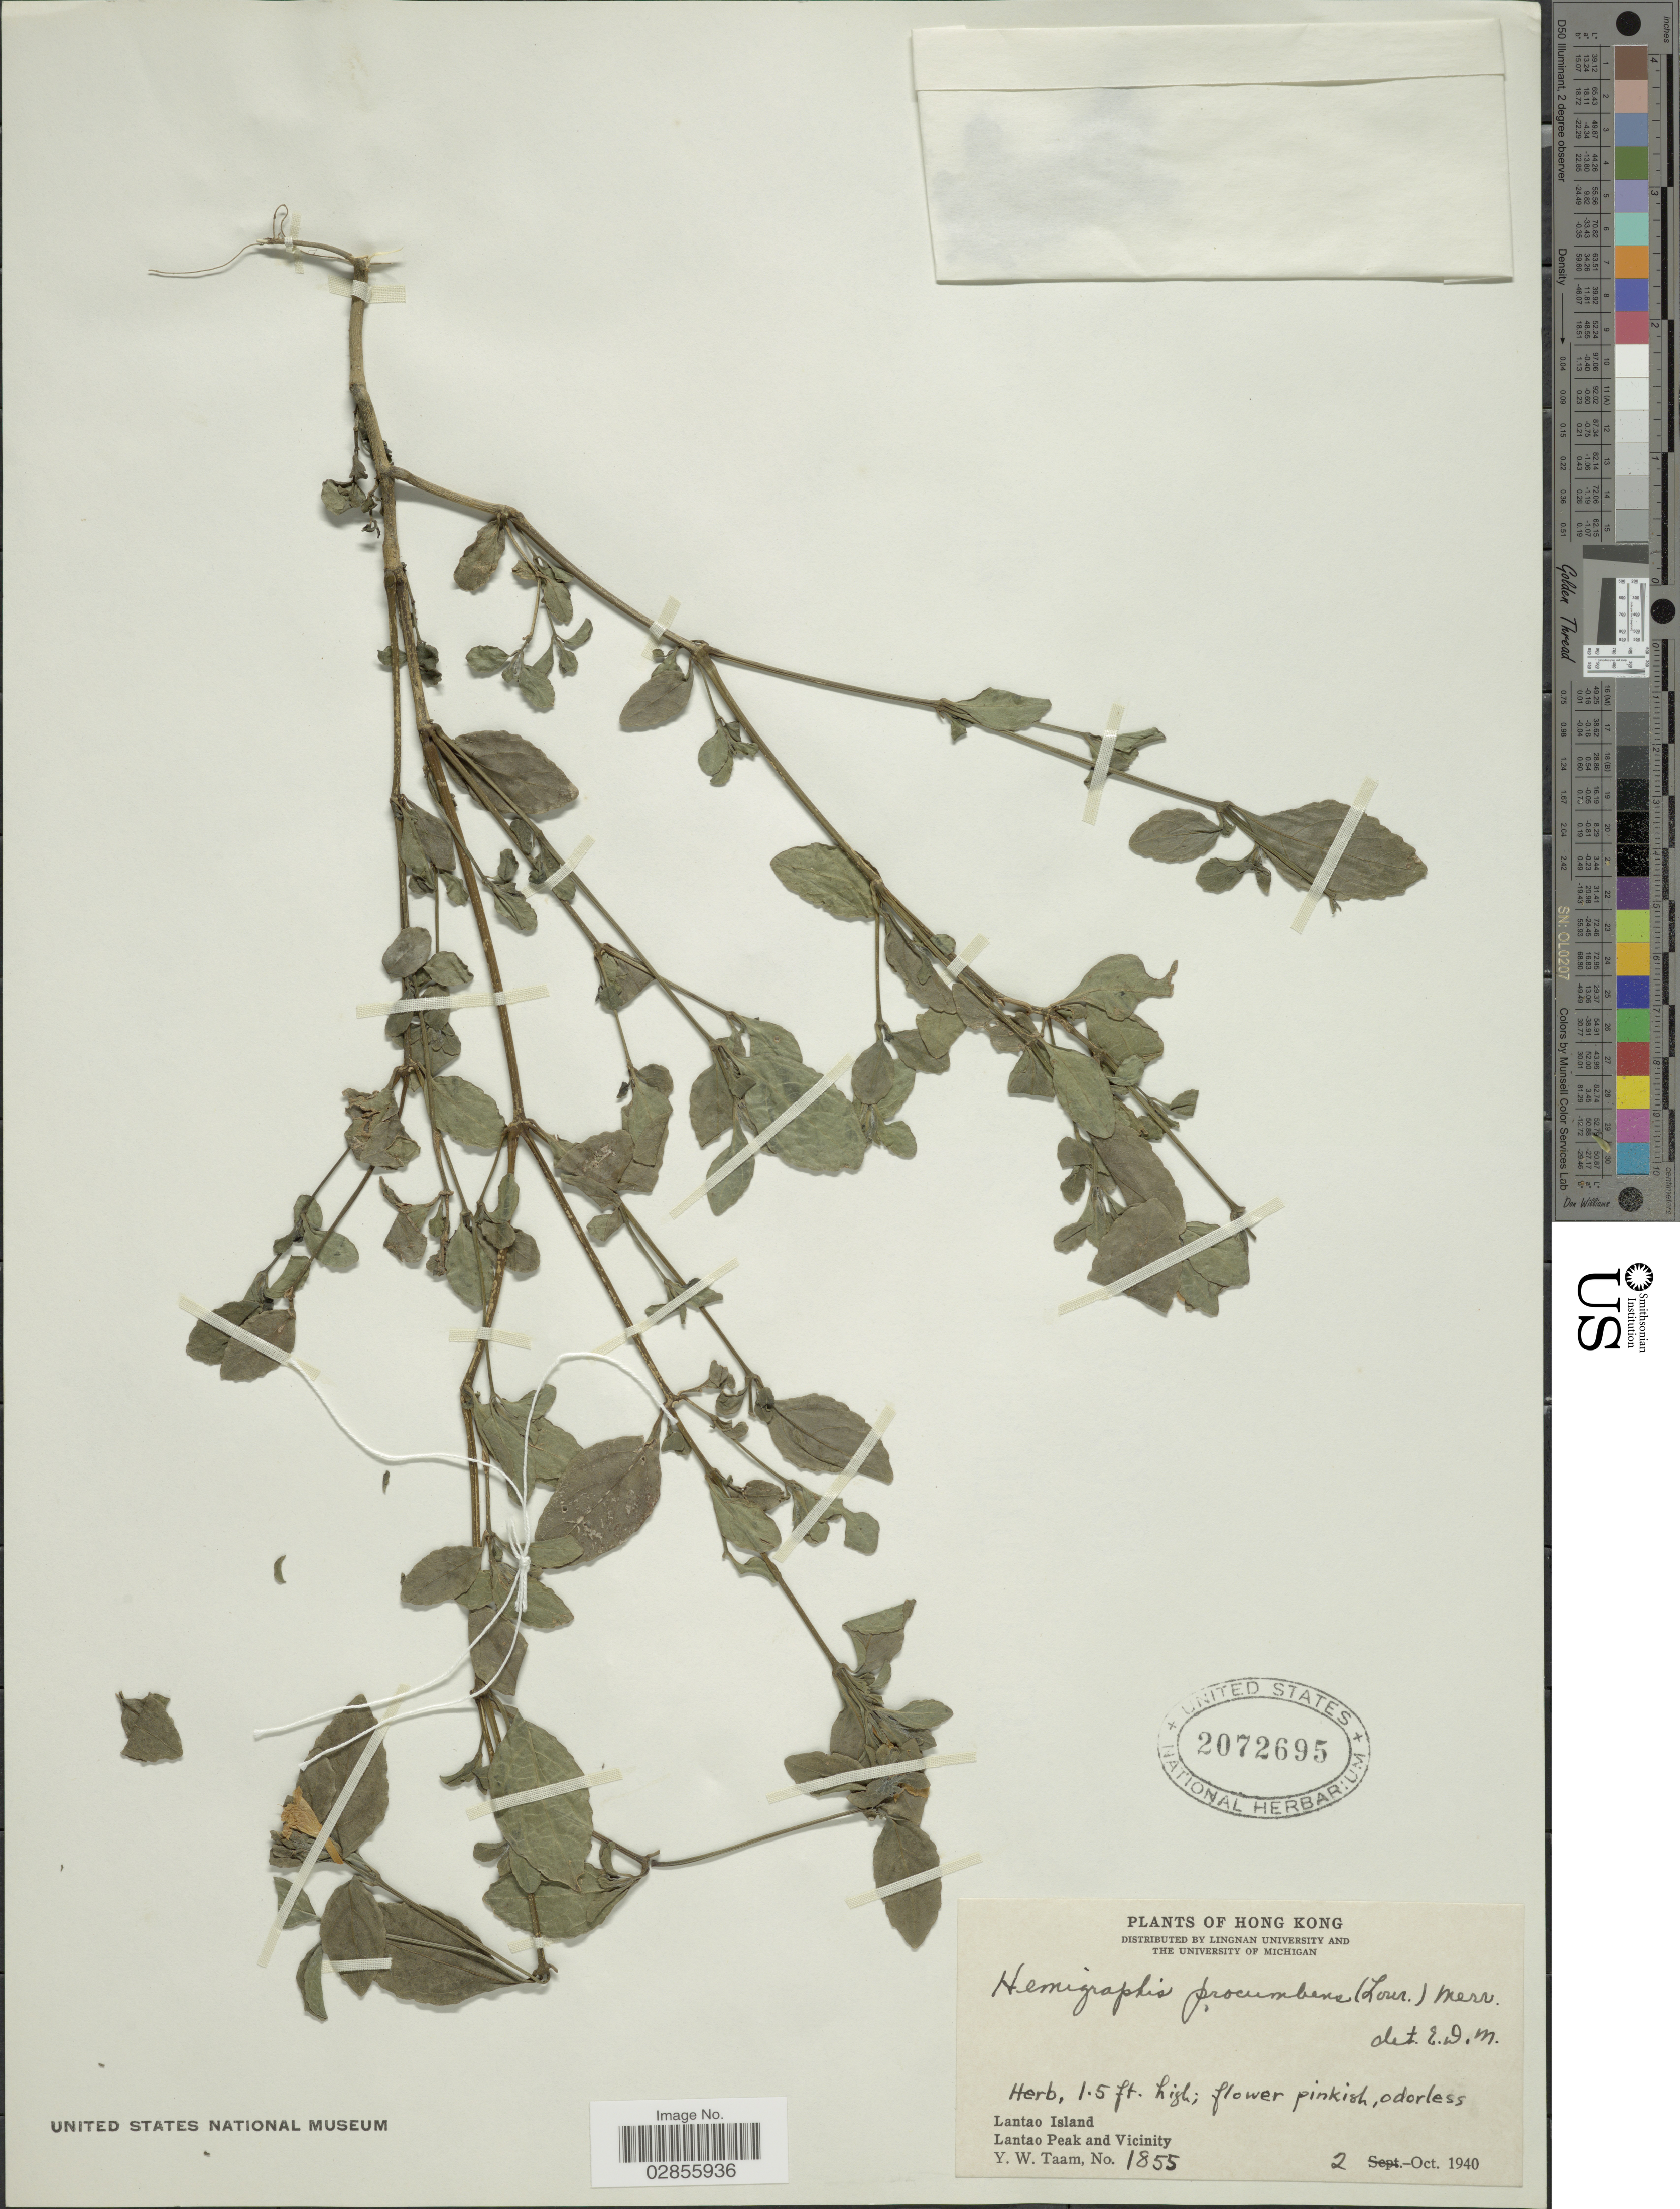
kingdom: Plantae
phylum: Tracheophyta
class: Magnoliopsida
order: Lamiales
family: Acanthaceae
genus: Hemigraphis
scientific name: Hemigraphis procumbens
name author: Merr.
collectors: Y. W. Taam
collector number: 1855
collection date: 1940-10-02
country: China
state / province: Hong Kong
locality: Lantao Island. Lantao Peak and Vicinity.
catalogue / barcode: US 2072695